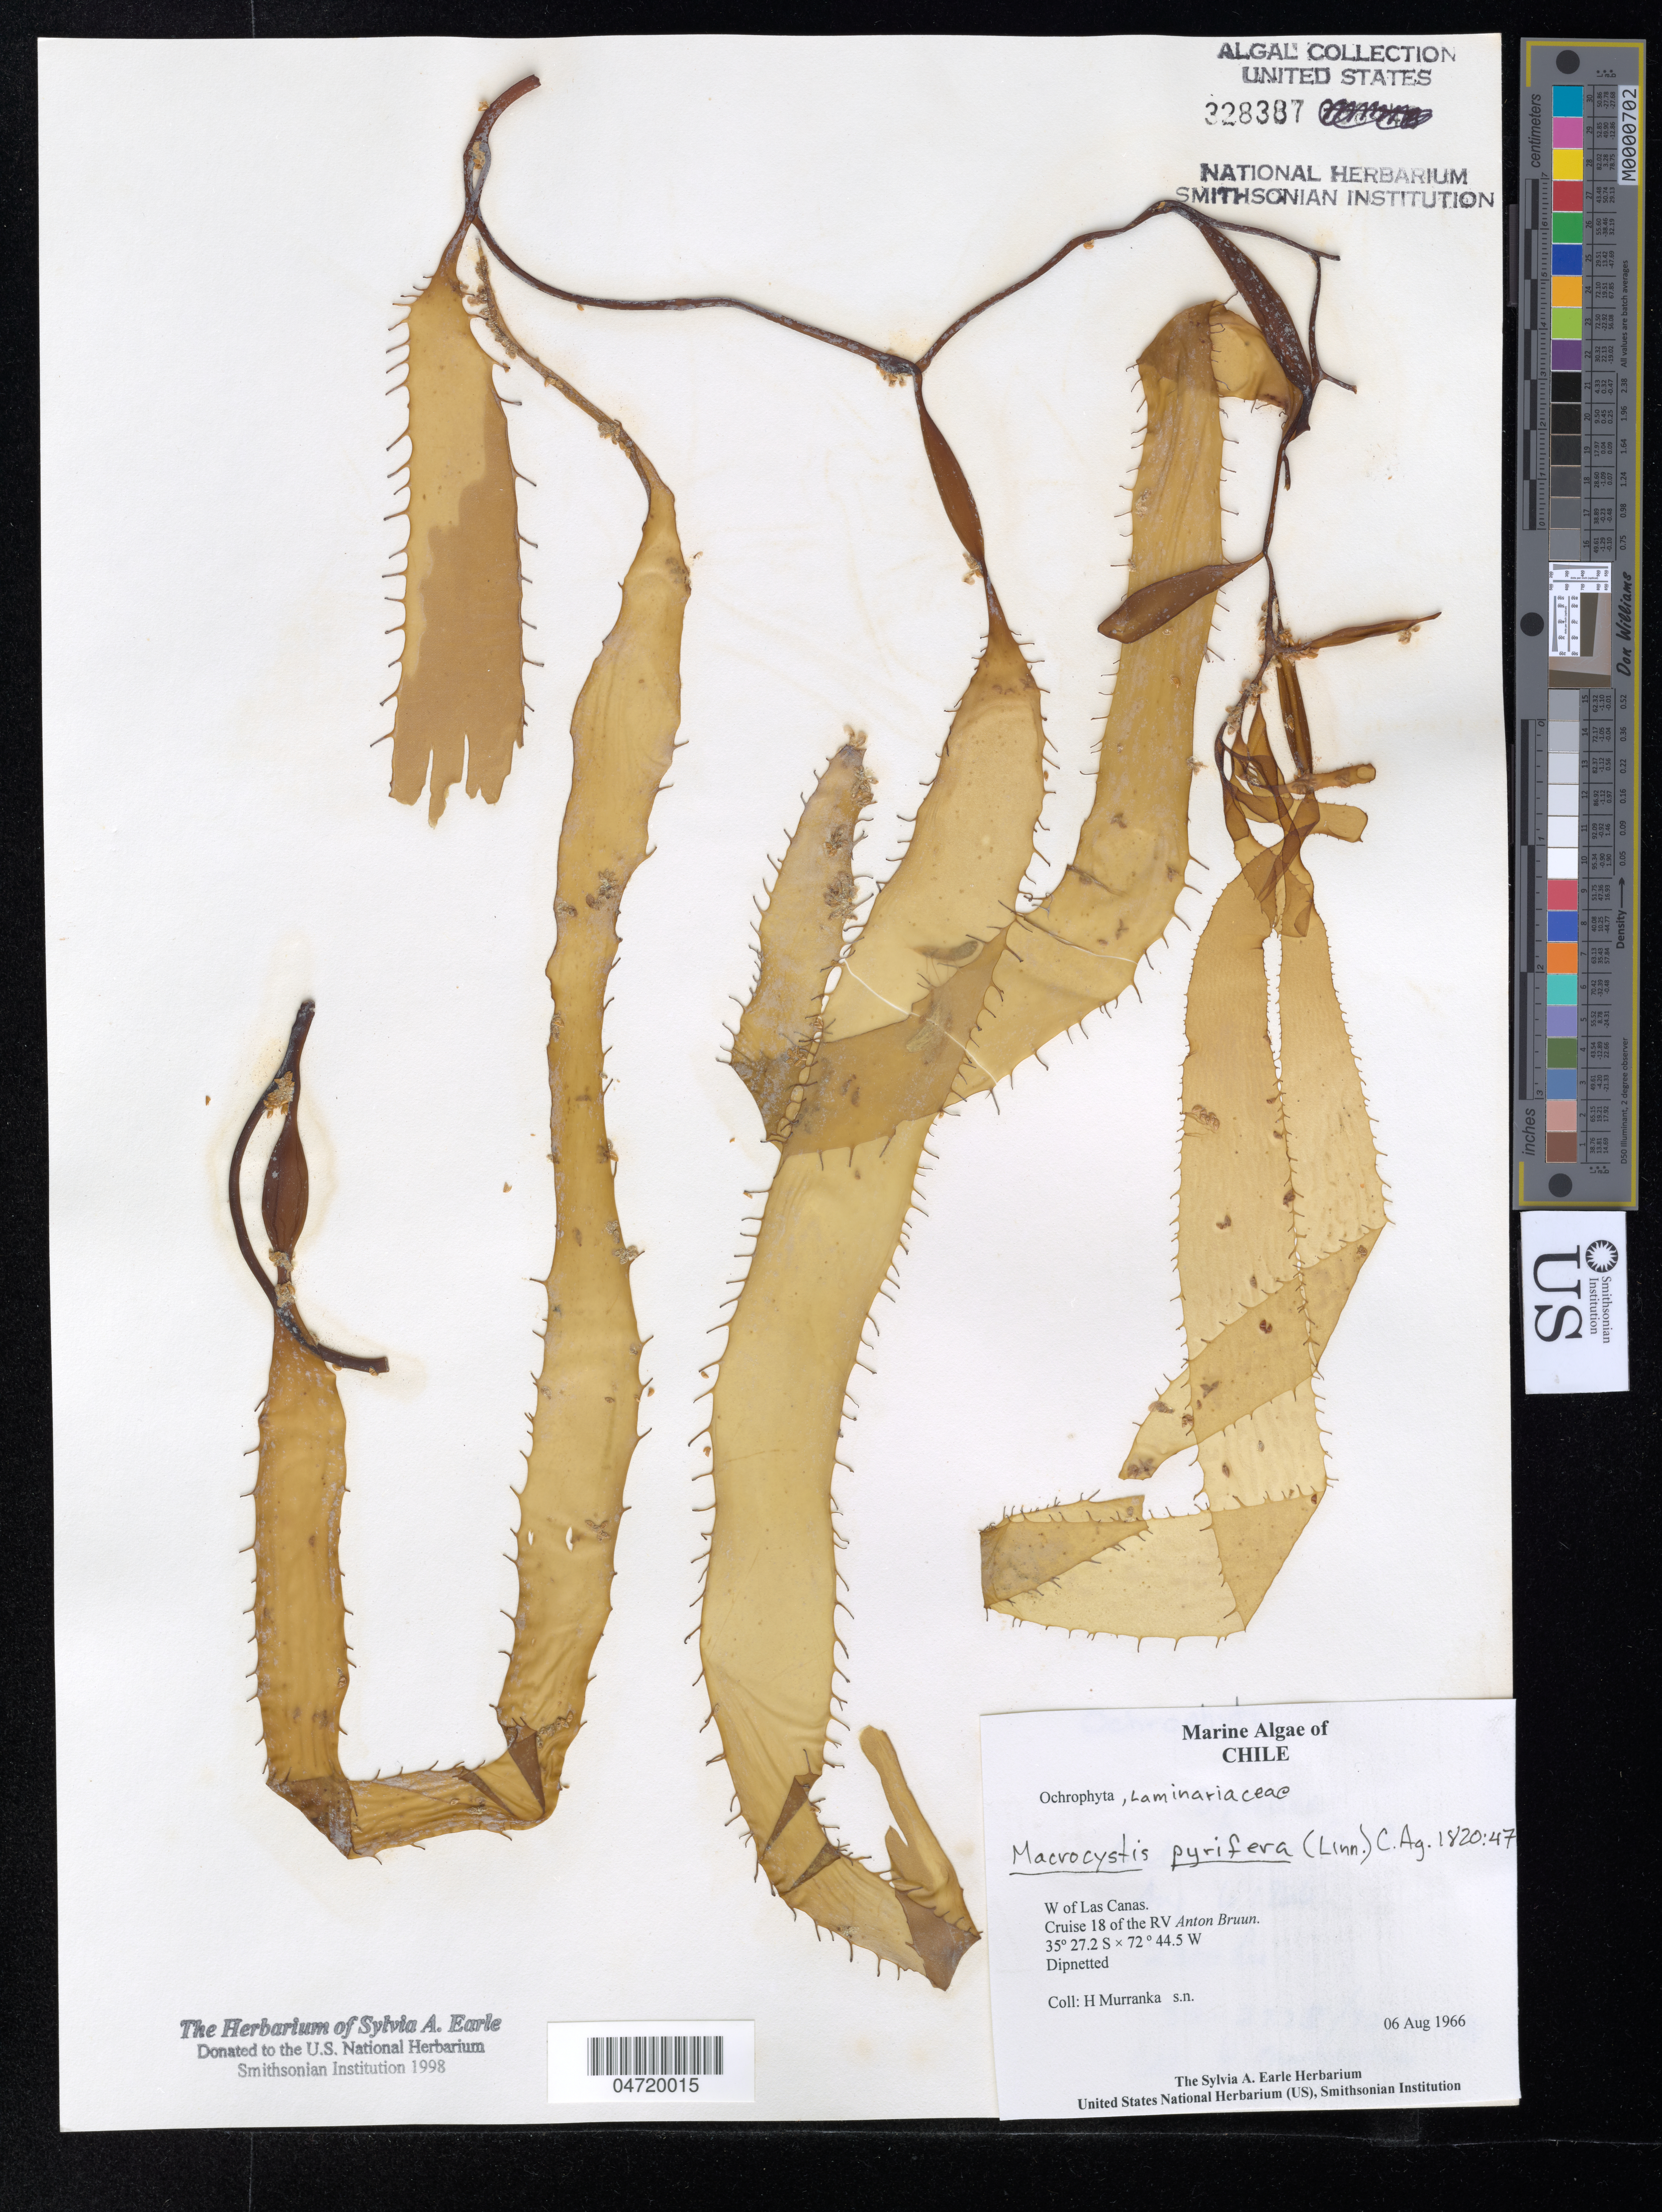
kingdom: Chromista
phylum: Ochrophyta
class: Phaeophyceae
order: Laminariales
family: Laminariaceae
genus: Macrocystis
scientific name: Macrocystis pyrifera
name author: (L.) C. Agardh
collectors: H. Murranka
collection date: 1966-08-06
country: Chile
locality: W of Las Canas. Cruise 18 of the RV Anton Bruun.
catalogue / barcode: US 328387